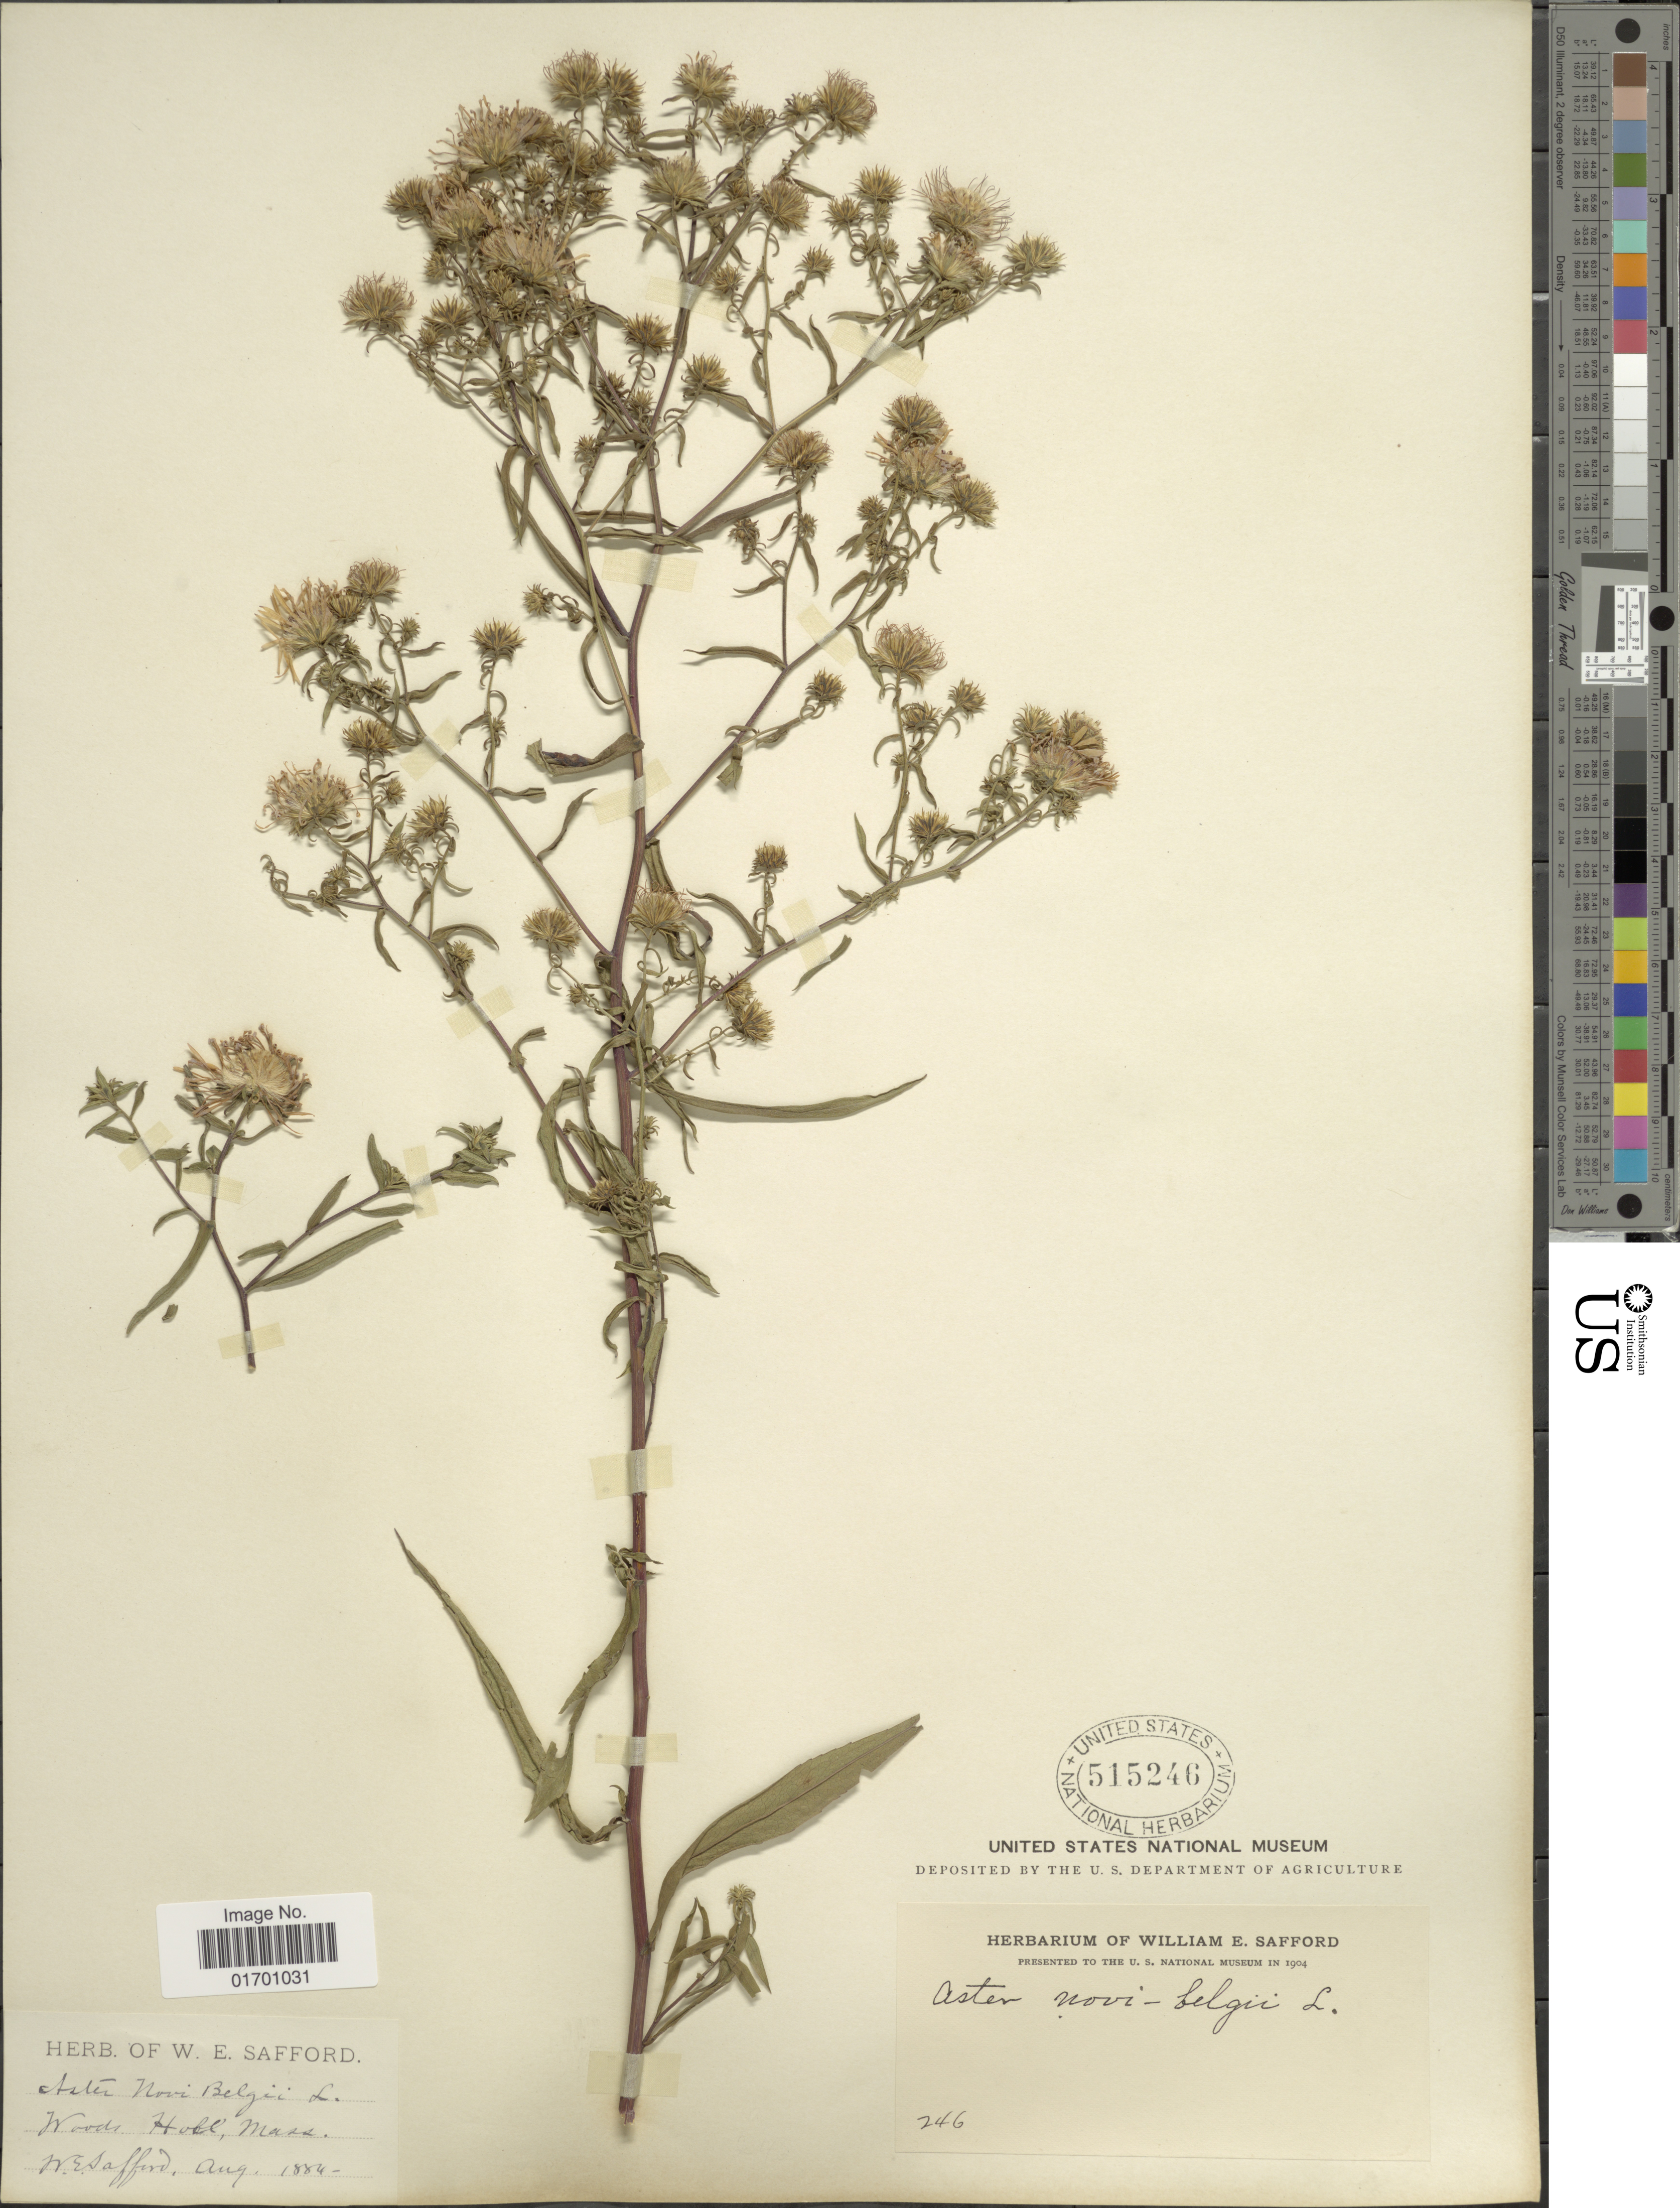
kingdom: Plantae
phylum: Tracheophyta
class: Magnoliopsida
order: Asterales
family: Asteraceae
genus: Symphyotrichum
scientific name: Symphyotrichum novi-belgii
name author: (L.) G.L. Nesom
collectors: W. E. Safford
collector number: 246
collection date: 1884-08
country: United States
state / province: Massachusetts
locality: Hull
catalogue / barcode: US 515246